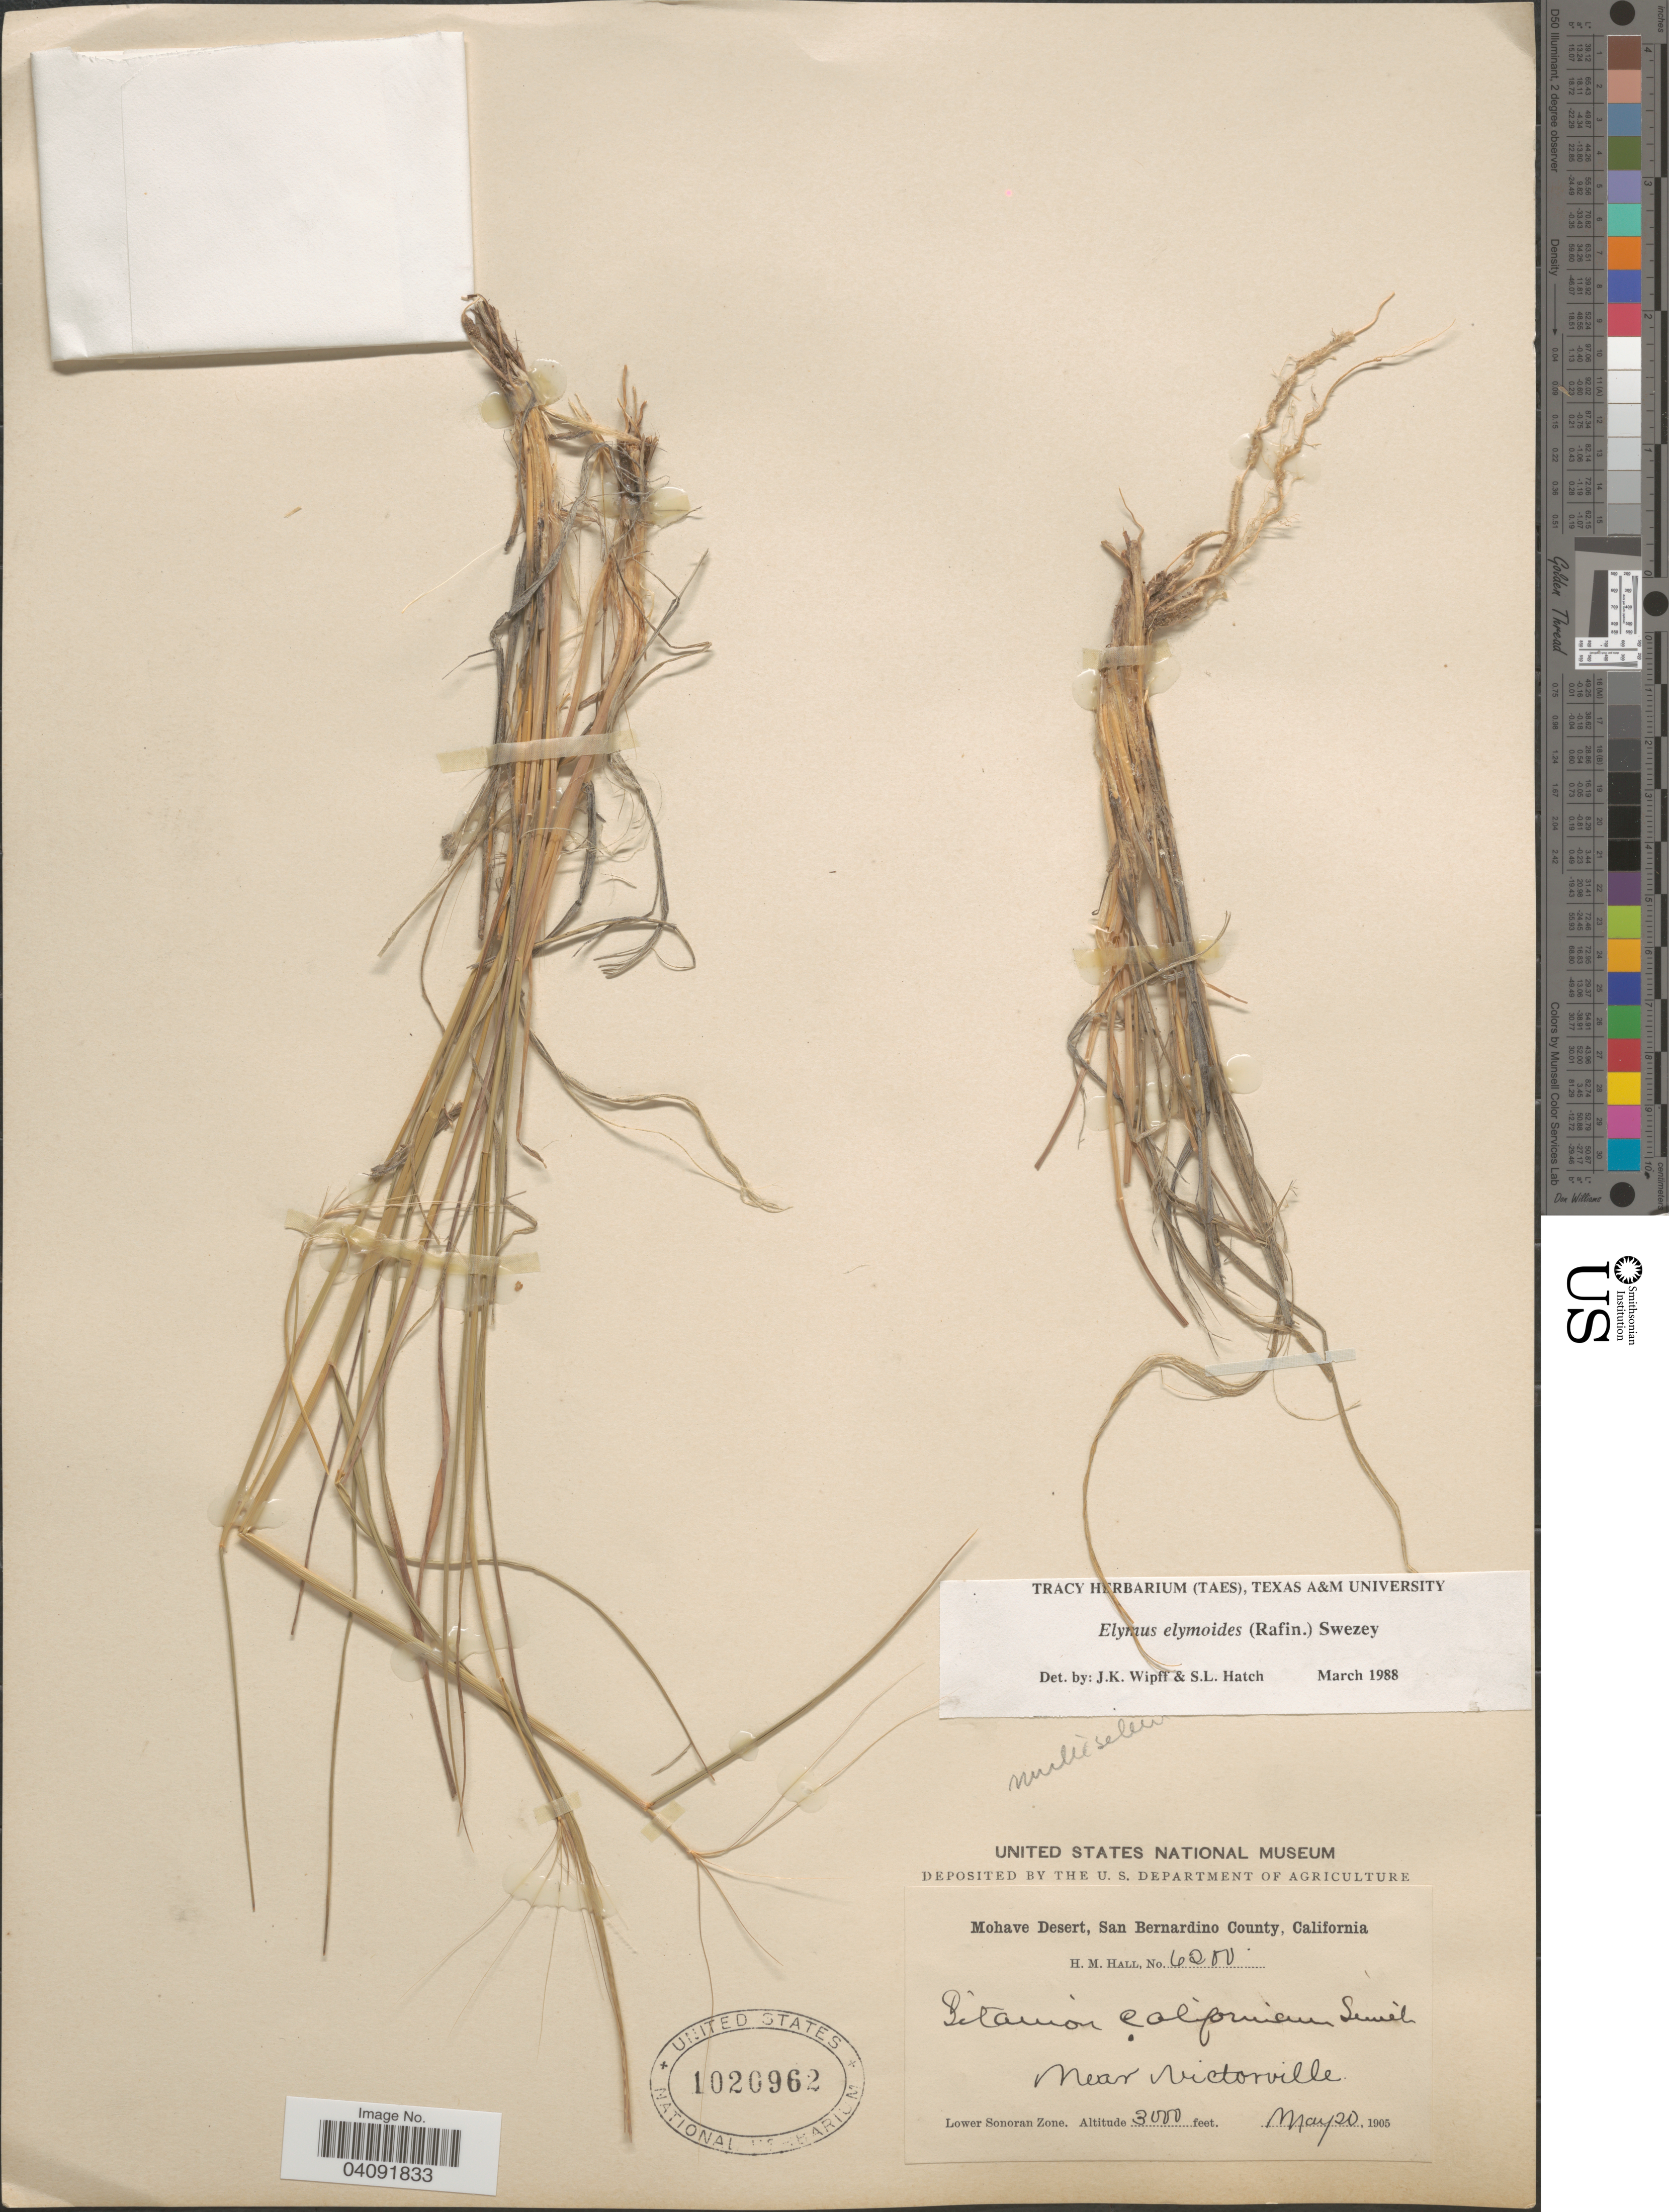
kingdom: Plantae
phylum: Tracheophyta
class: Liliopsida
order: Poales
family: Poaceae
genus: Elymus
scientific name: Elymus elymoides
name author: (Raf.) Swezey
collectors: H. M. Hall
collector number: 6200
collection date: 1905-05-20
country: United States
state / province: California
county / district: San Bernardino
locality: Mohave Desert, San Bernardino County. Near Victorville. Lower Sonoran Zone.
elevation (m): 914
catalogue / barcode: US 1020962